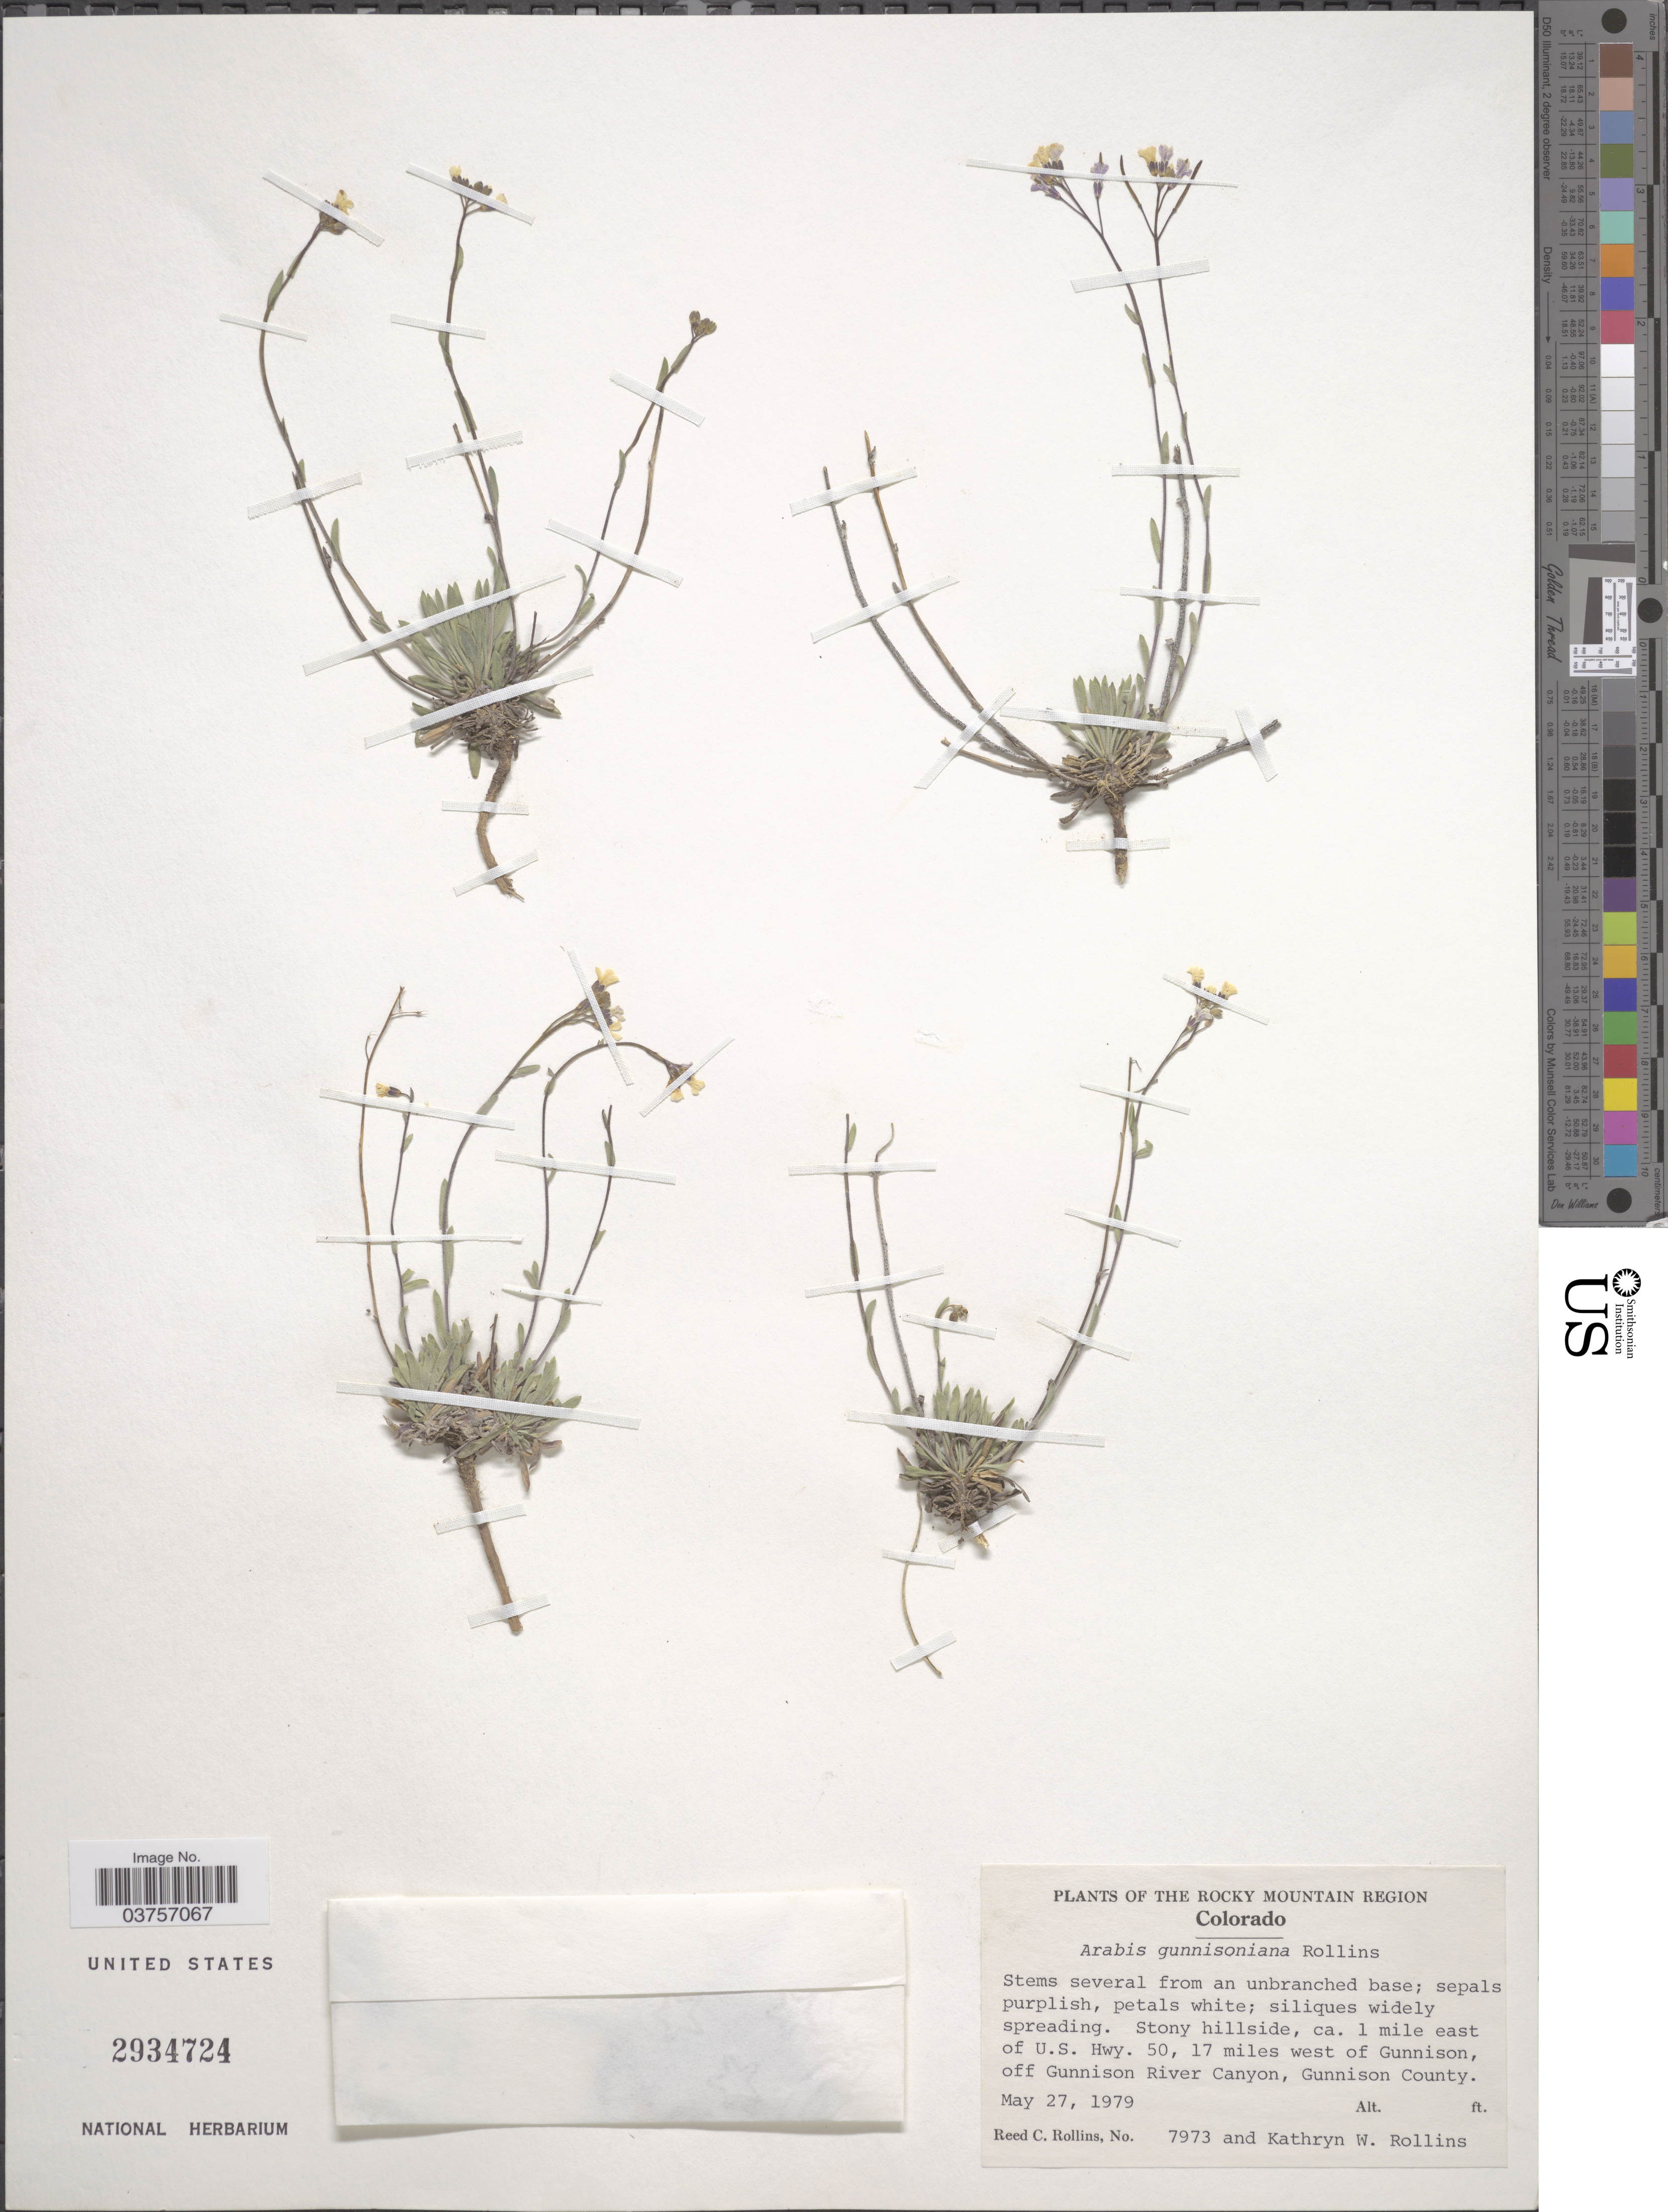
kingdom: Plantae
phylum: Tracheophyta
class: Magnoliopsida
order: Brassicales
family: Brassicaceae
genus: Arabis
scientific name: Arabis gunnisoniana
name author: Rollins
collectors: R. C. Rollins & K. W. Rollins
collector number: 7973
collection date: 1979-05-27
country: United States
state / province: Colorado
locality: The Rocky Mountain Region. Stony hillside, ca. 1 mile east of U.S. Hwy. 50, 17 miles west of Gunnison, off Gunnison River Canyon, Gunnison County.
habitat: stony hillside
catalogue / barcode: US 2934724